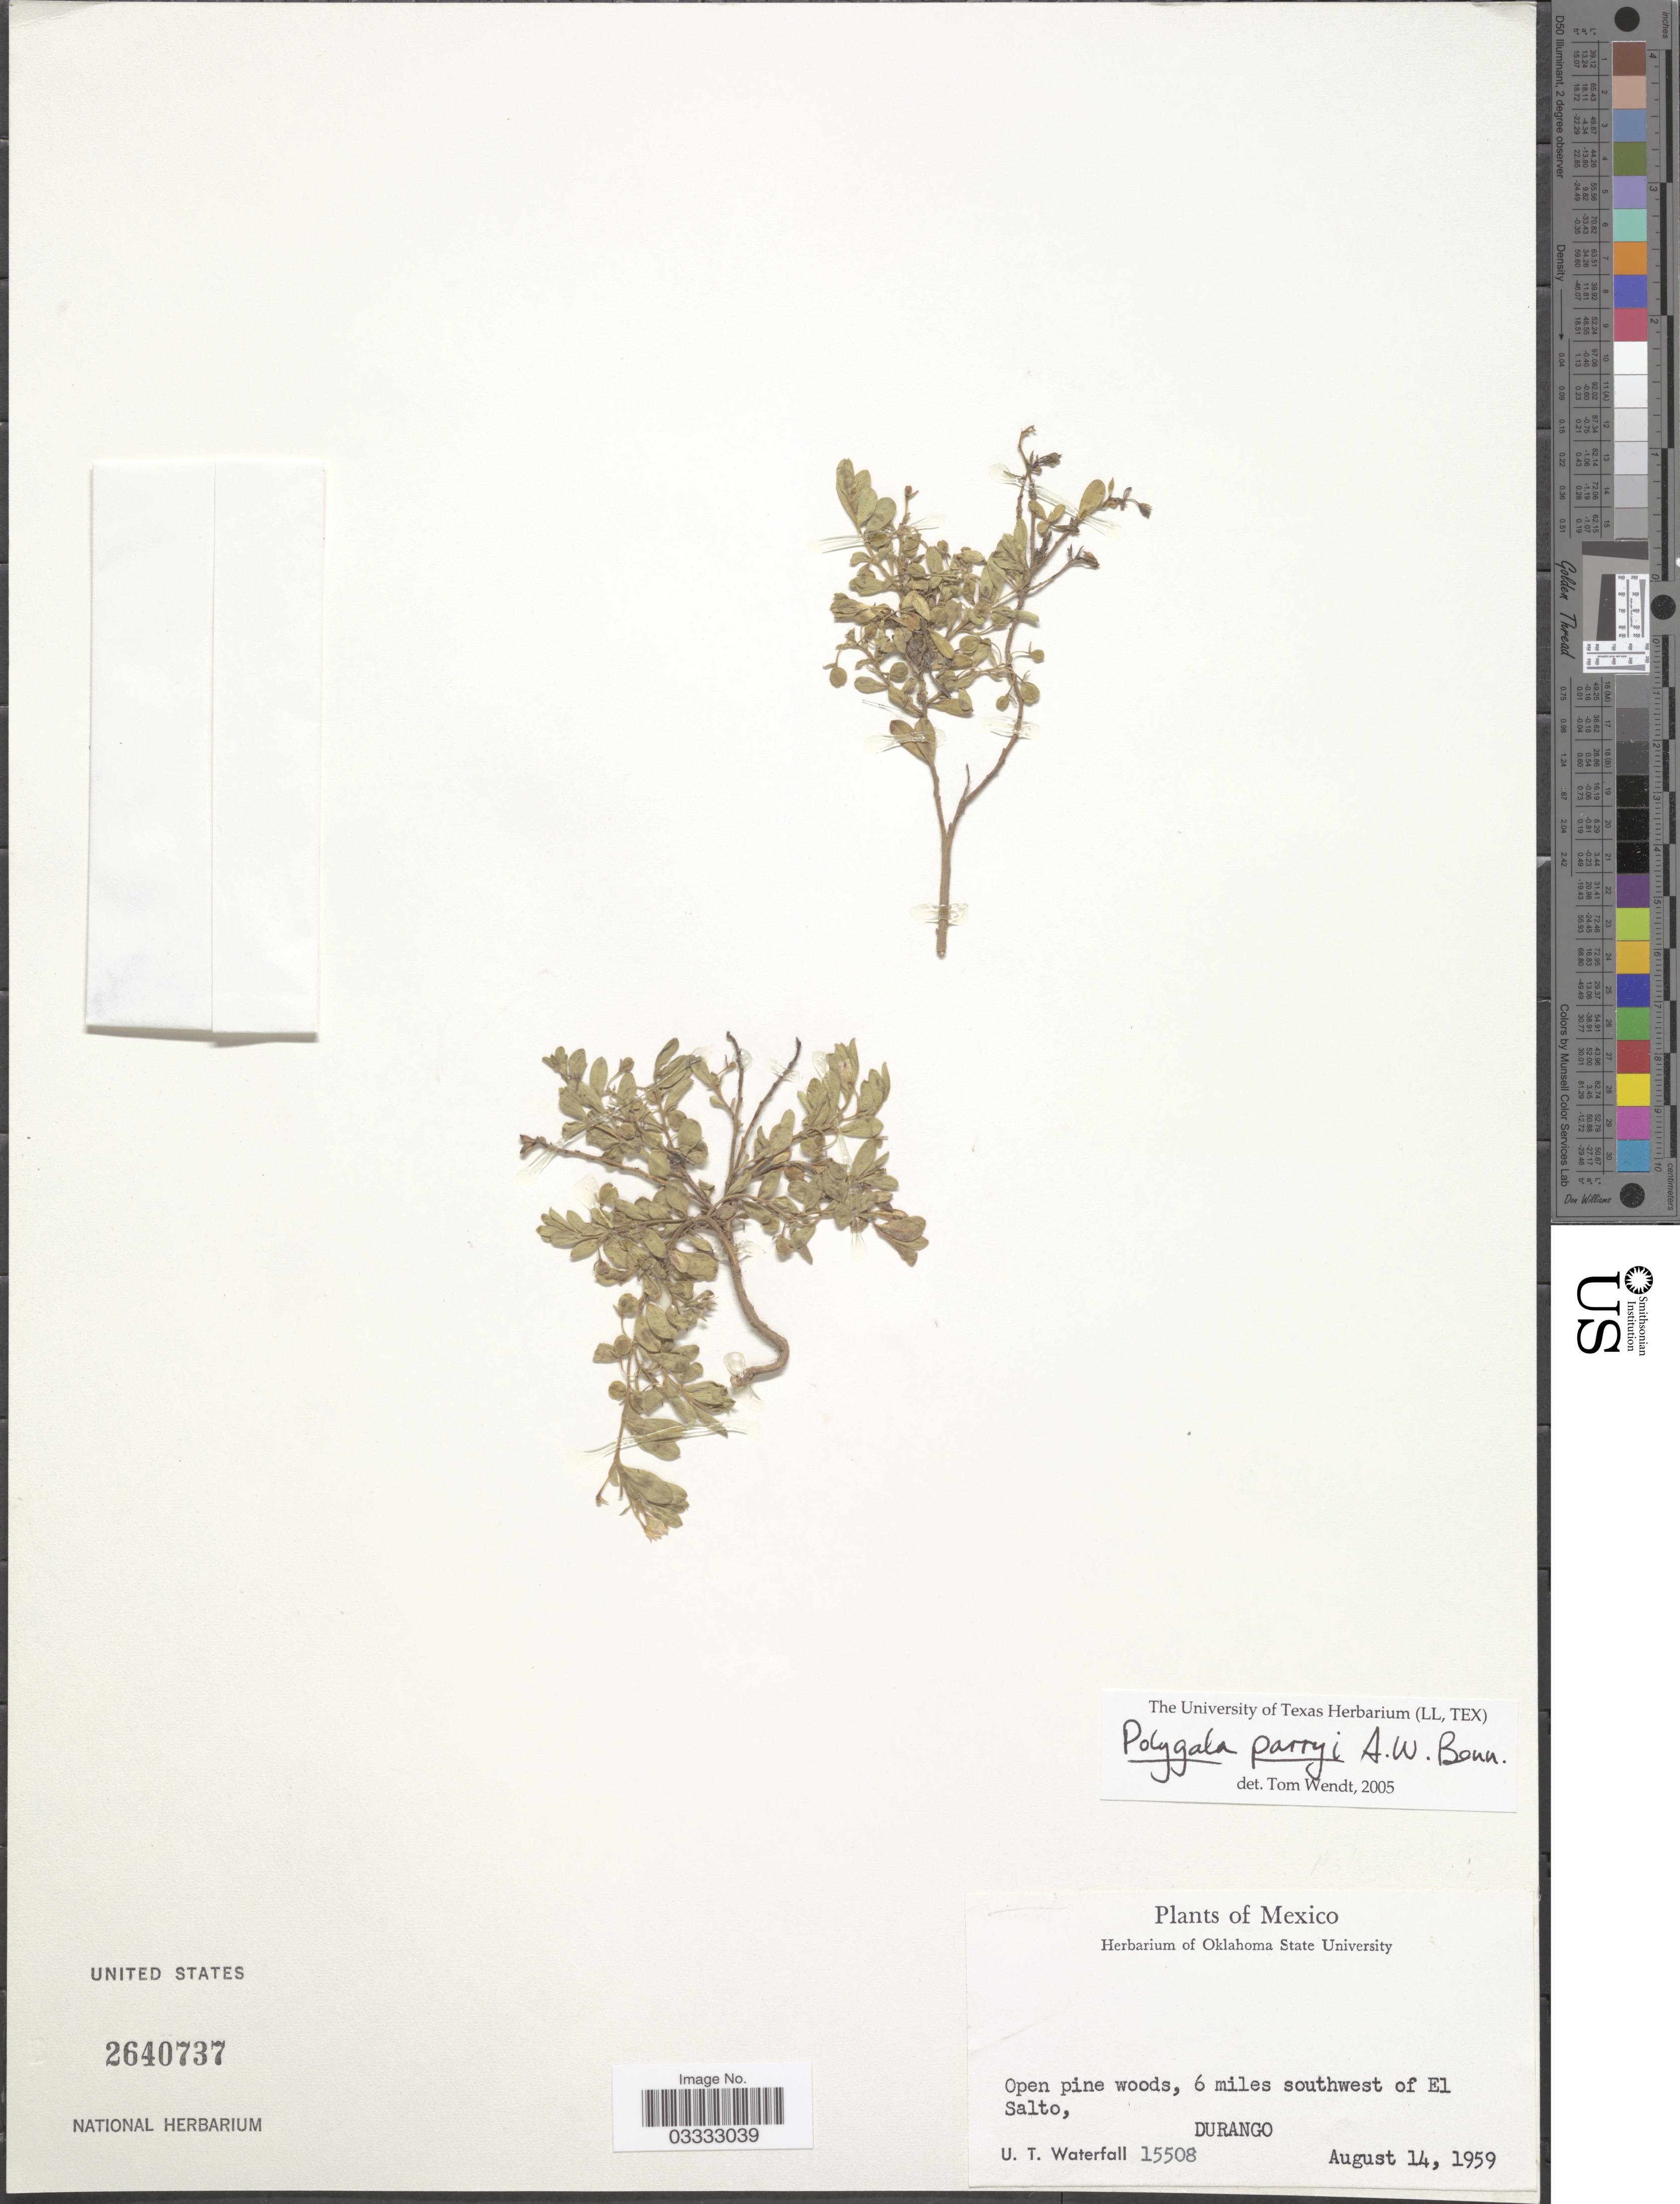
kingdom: Plantae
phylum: Tracheophyta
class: Magnoliopsida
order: Fabales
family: Polygalaceae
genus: Rhinotropis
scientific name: Rhinotropis parryi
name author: (A.W. Benn.) J.R. Abbott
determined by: Strong, Mark T., (BOT), Smithsonian Institution - National Museum of Natural History (UNITED STATES)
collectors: U. T. Waterfall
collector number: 15508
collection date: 1959-08-14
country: Mexico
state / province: Durango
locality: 6 miles southwest of El Salto.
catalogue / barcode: US 2640737